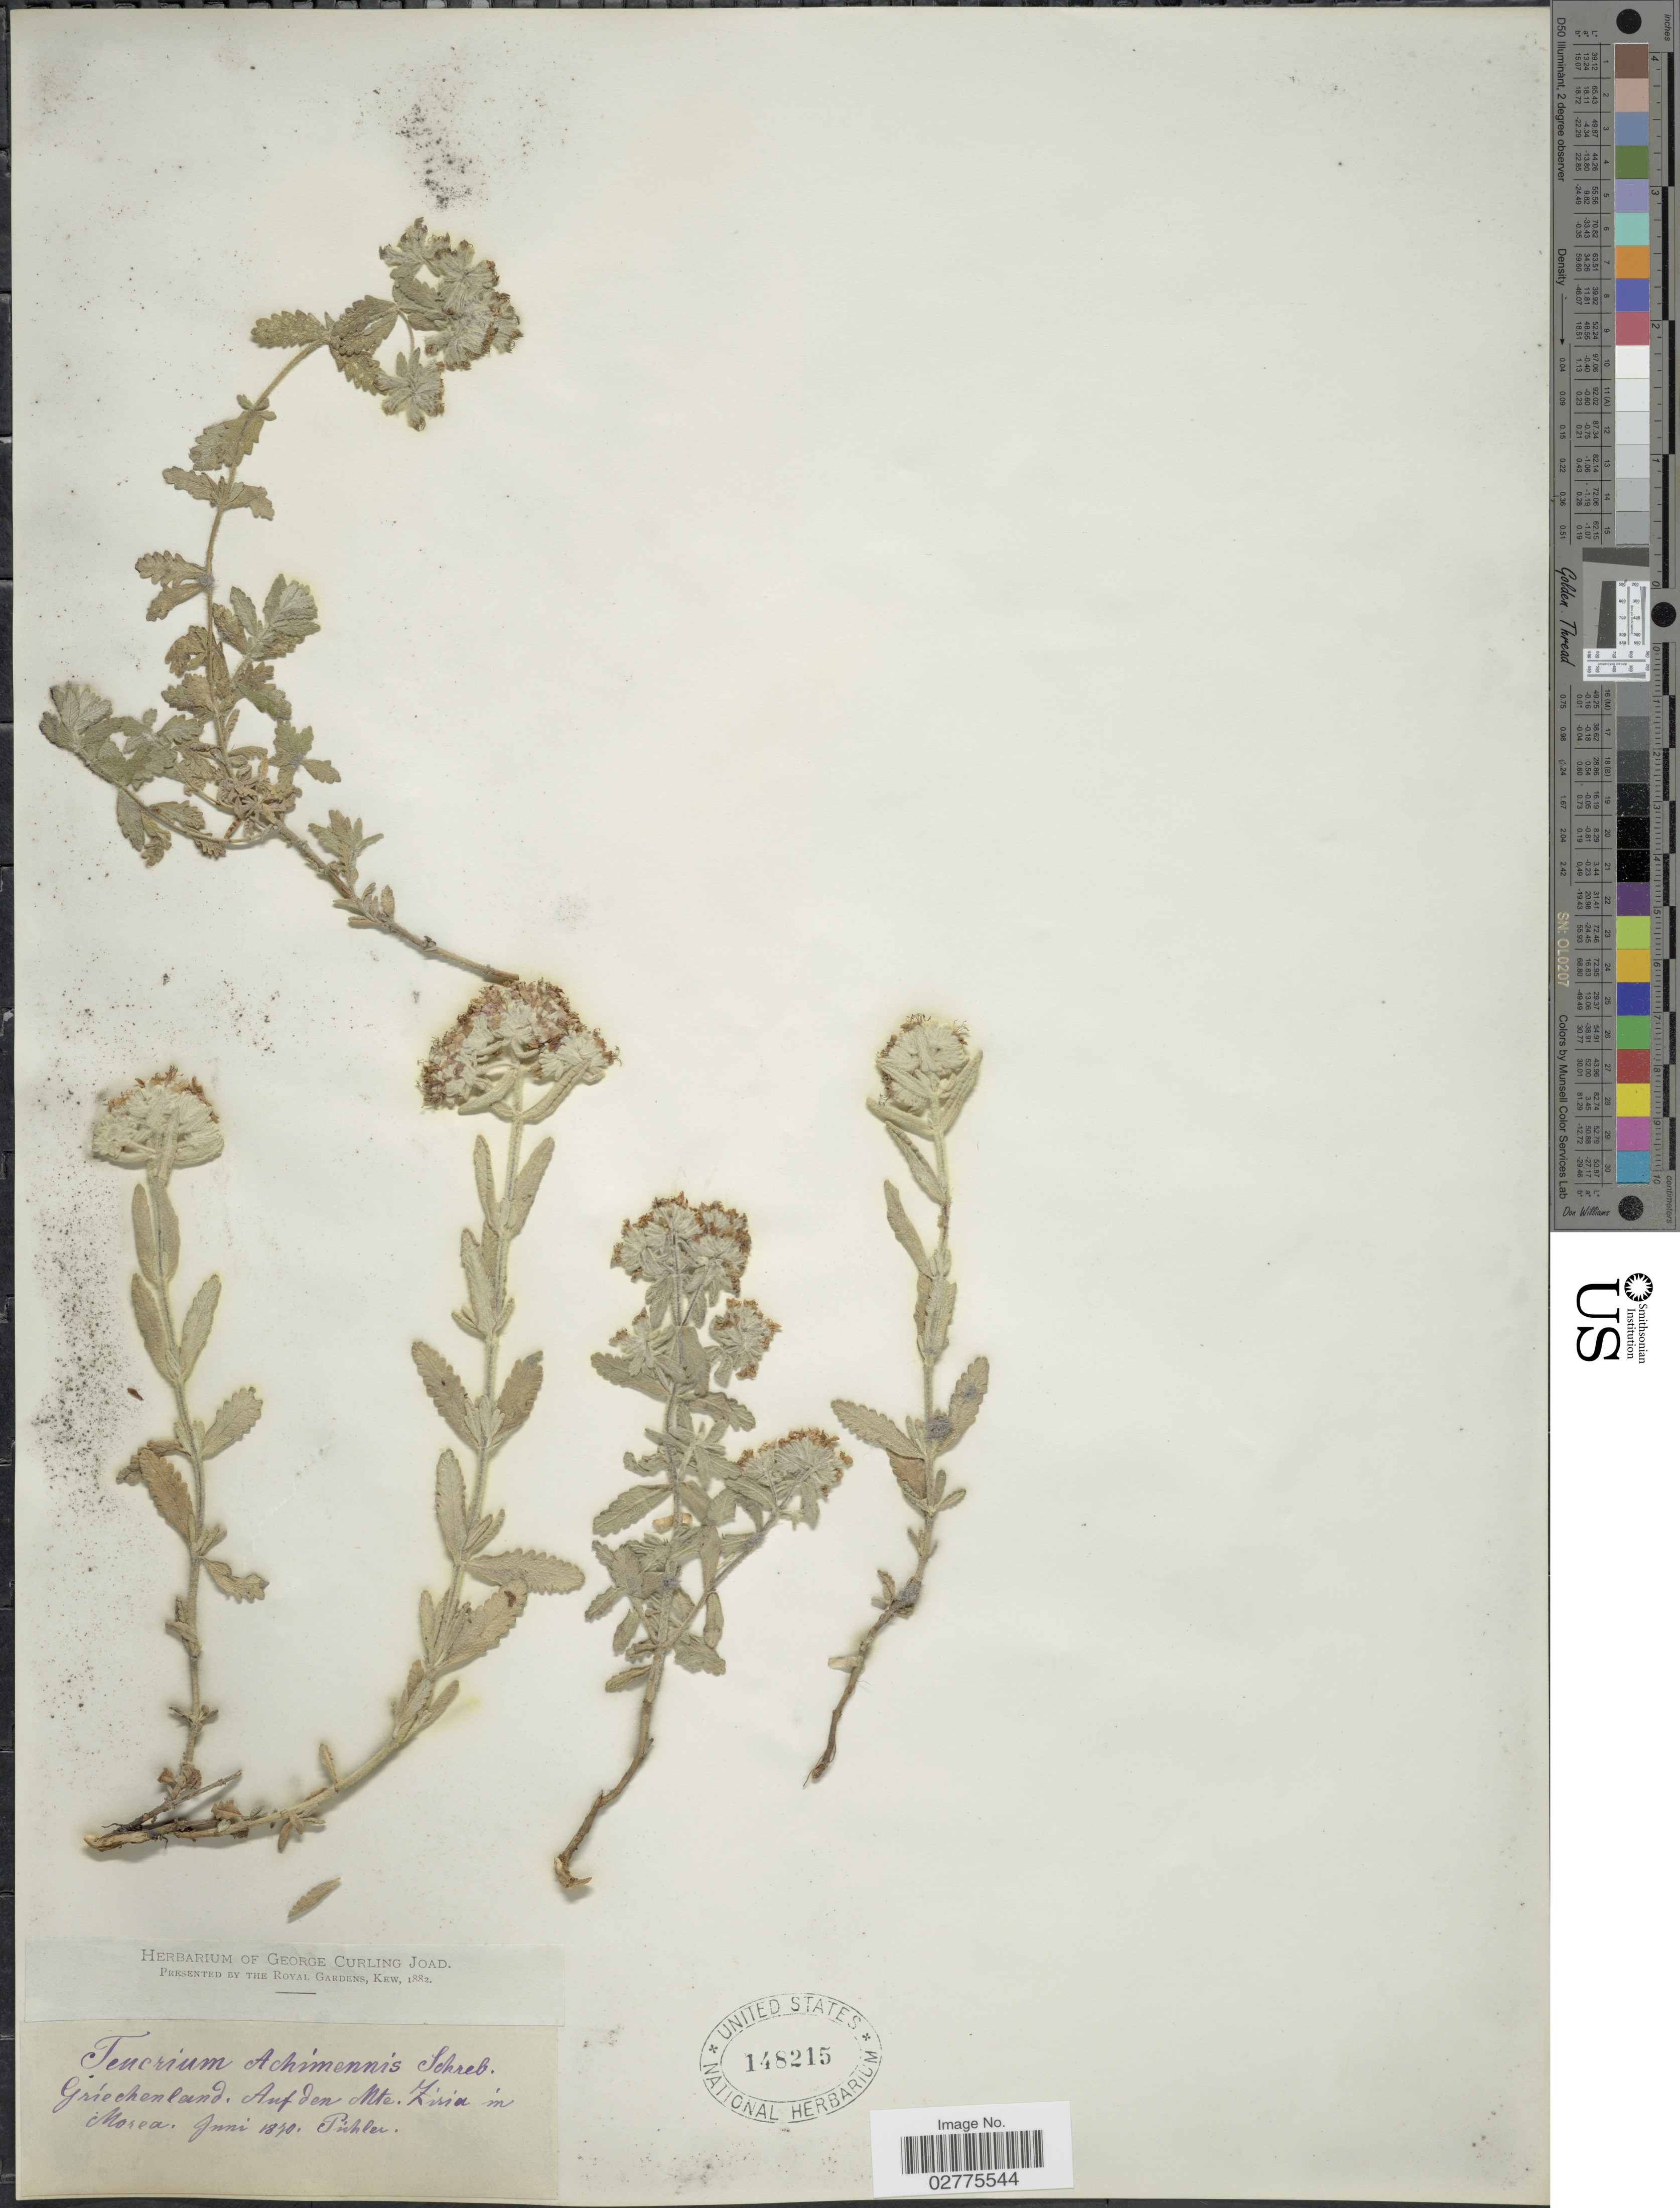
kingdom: Plantae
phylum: Tracheophyta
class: Magnoliopsida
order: Lamiales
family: Lamiaceae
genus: Teucrium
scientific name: Teucrium achaemenis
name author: Schreb.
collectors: Pichler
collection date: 1870-06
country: Greece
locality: Griechenland. Auf den Mte. Ziria in Morea.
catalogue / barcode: US 148215